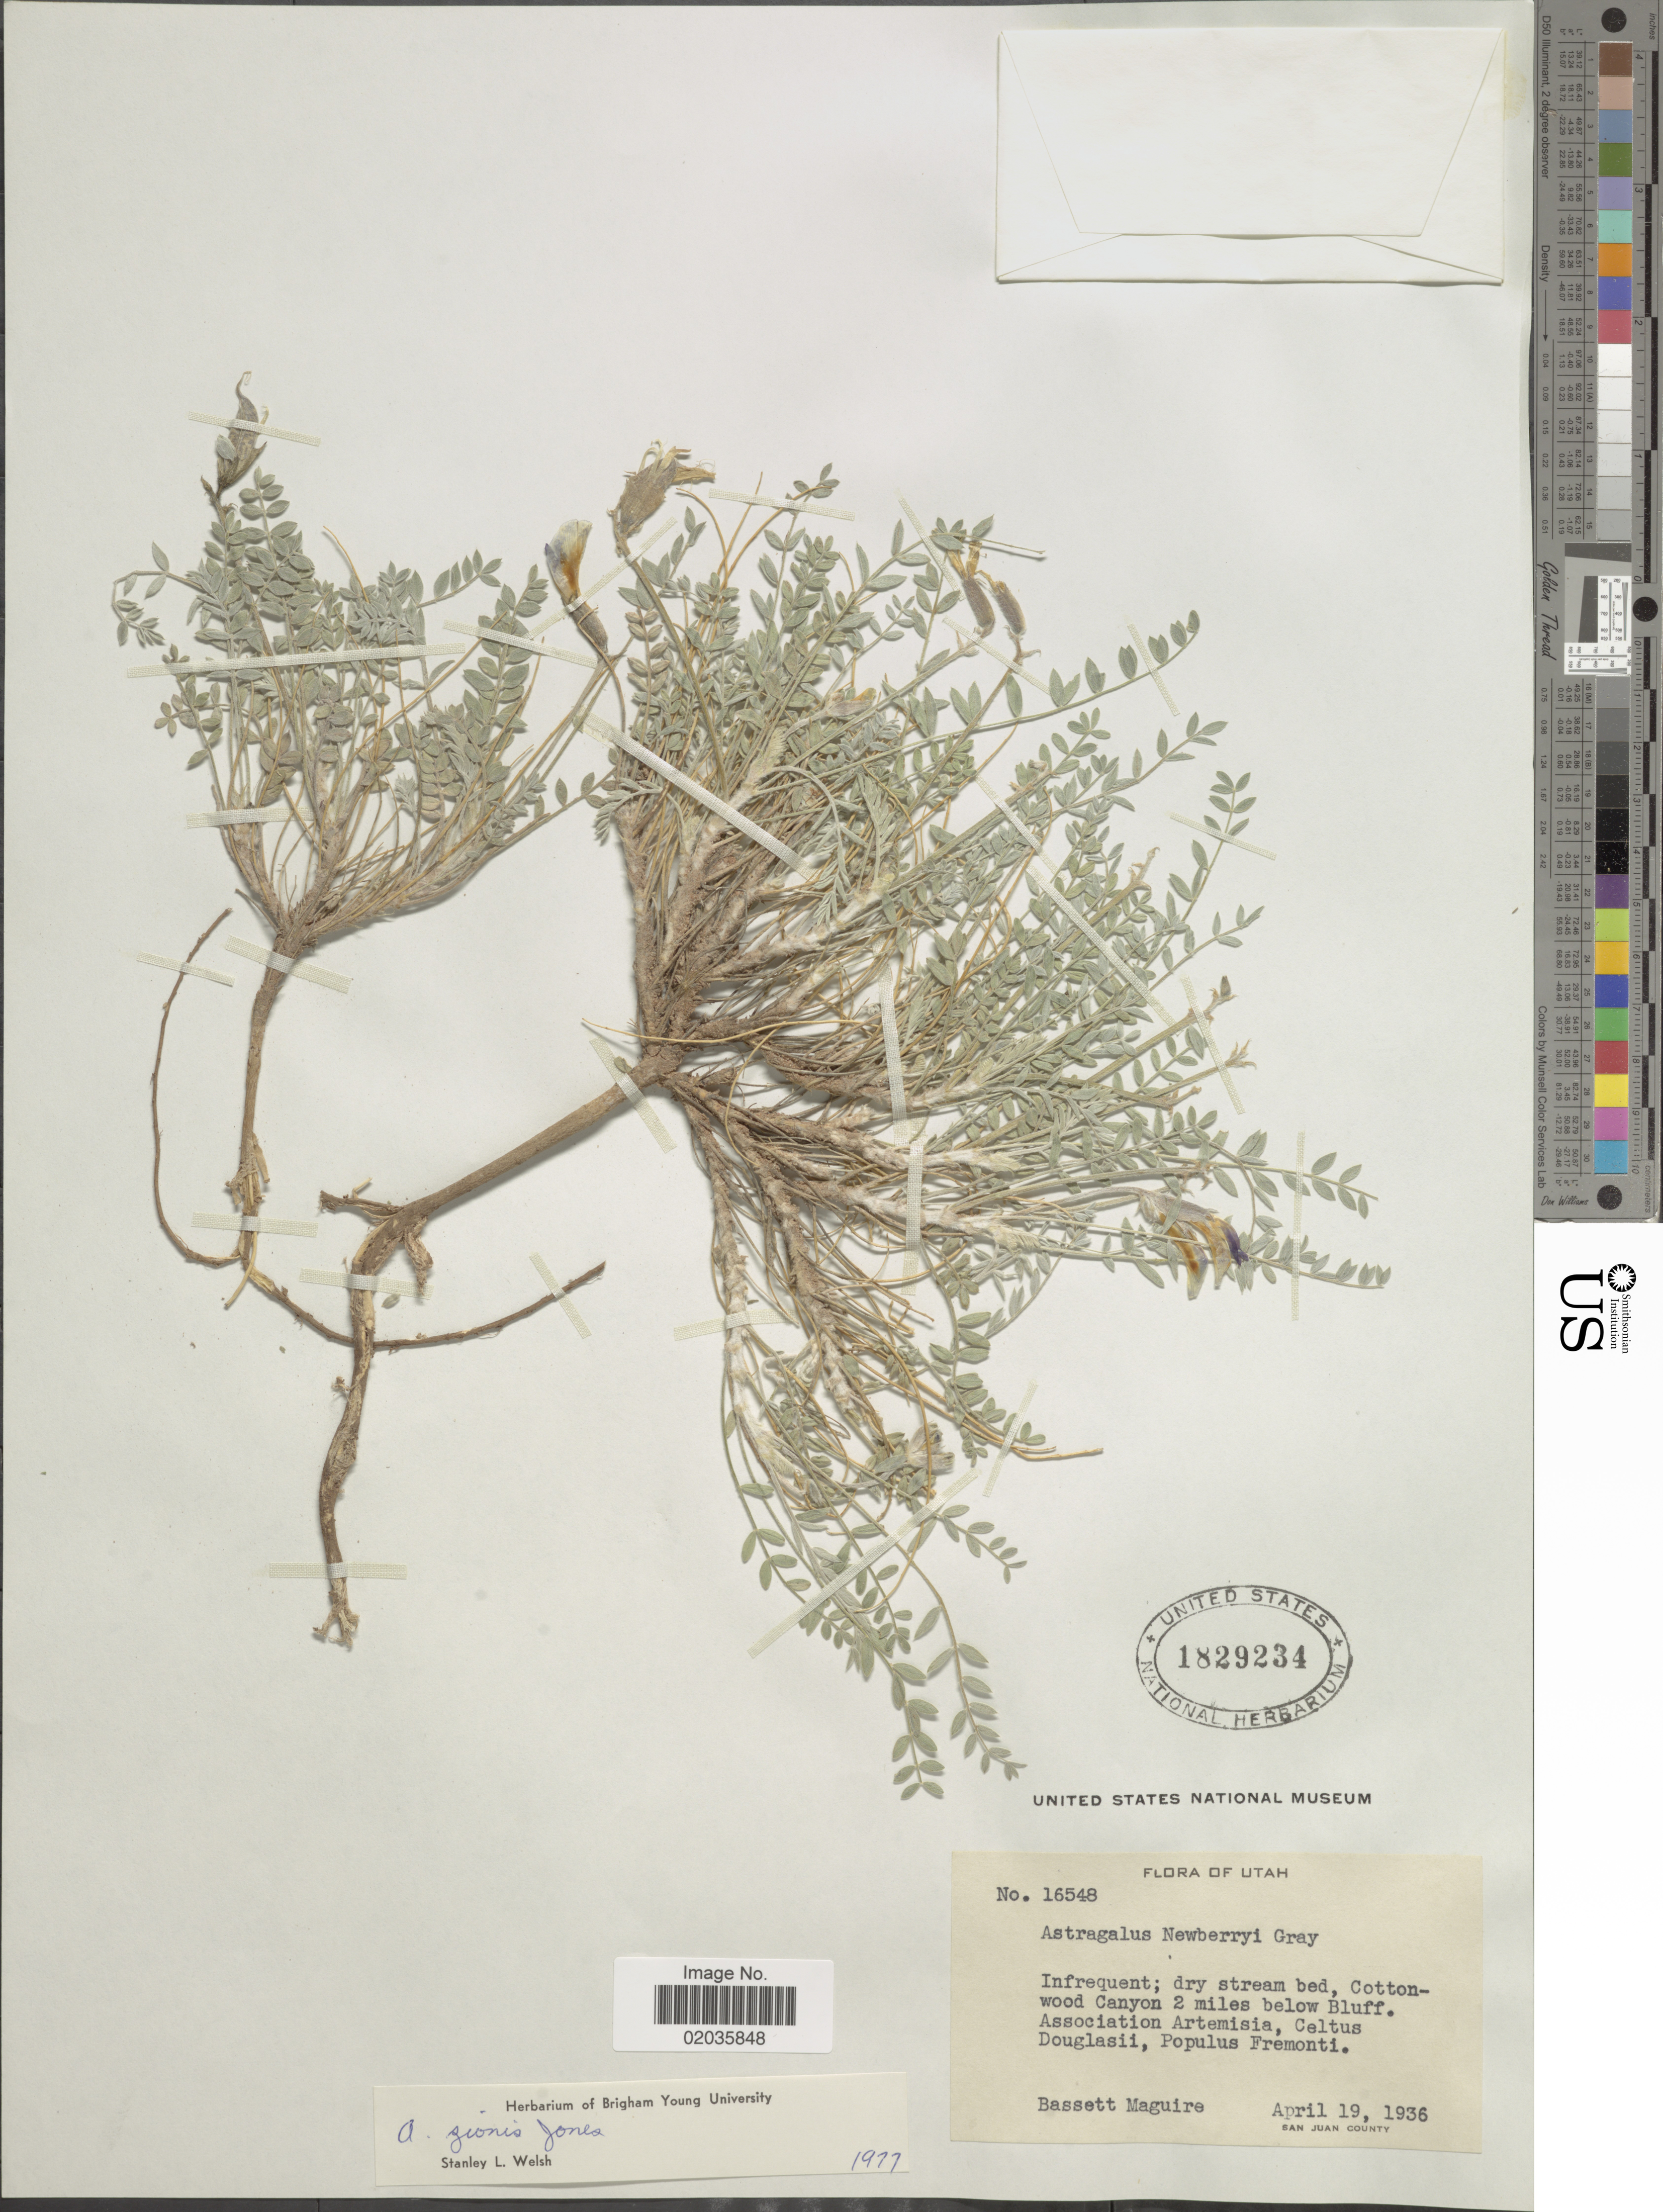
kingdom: Plantae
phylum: Tracheophyta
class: Magnoliopsida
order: Fabales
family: Fabaceae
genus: Astragalus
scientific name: Astragalus zionis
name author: M.E. Jones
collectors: B. Maguire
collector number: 16548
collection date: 1936-04-19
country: United States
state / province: Utah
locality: Cottonwood Canyon 2 miles below Bluff, San Juan County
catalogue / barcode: US 1829234